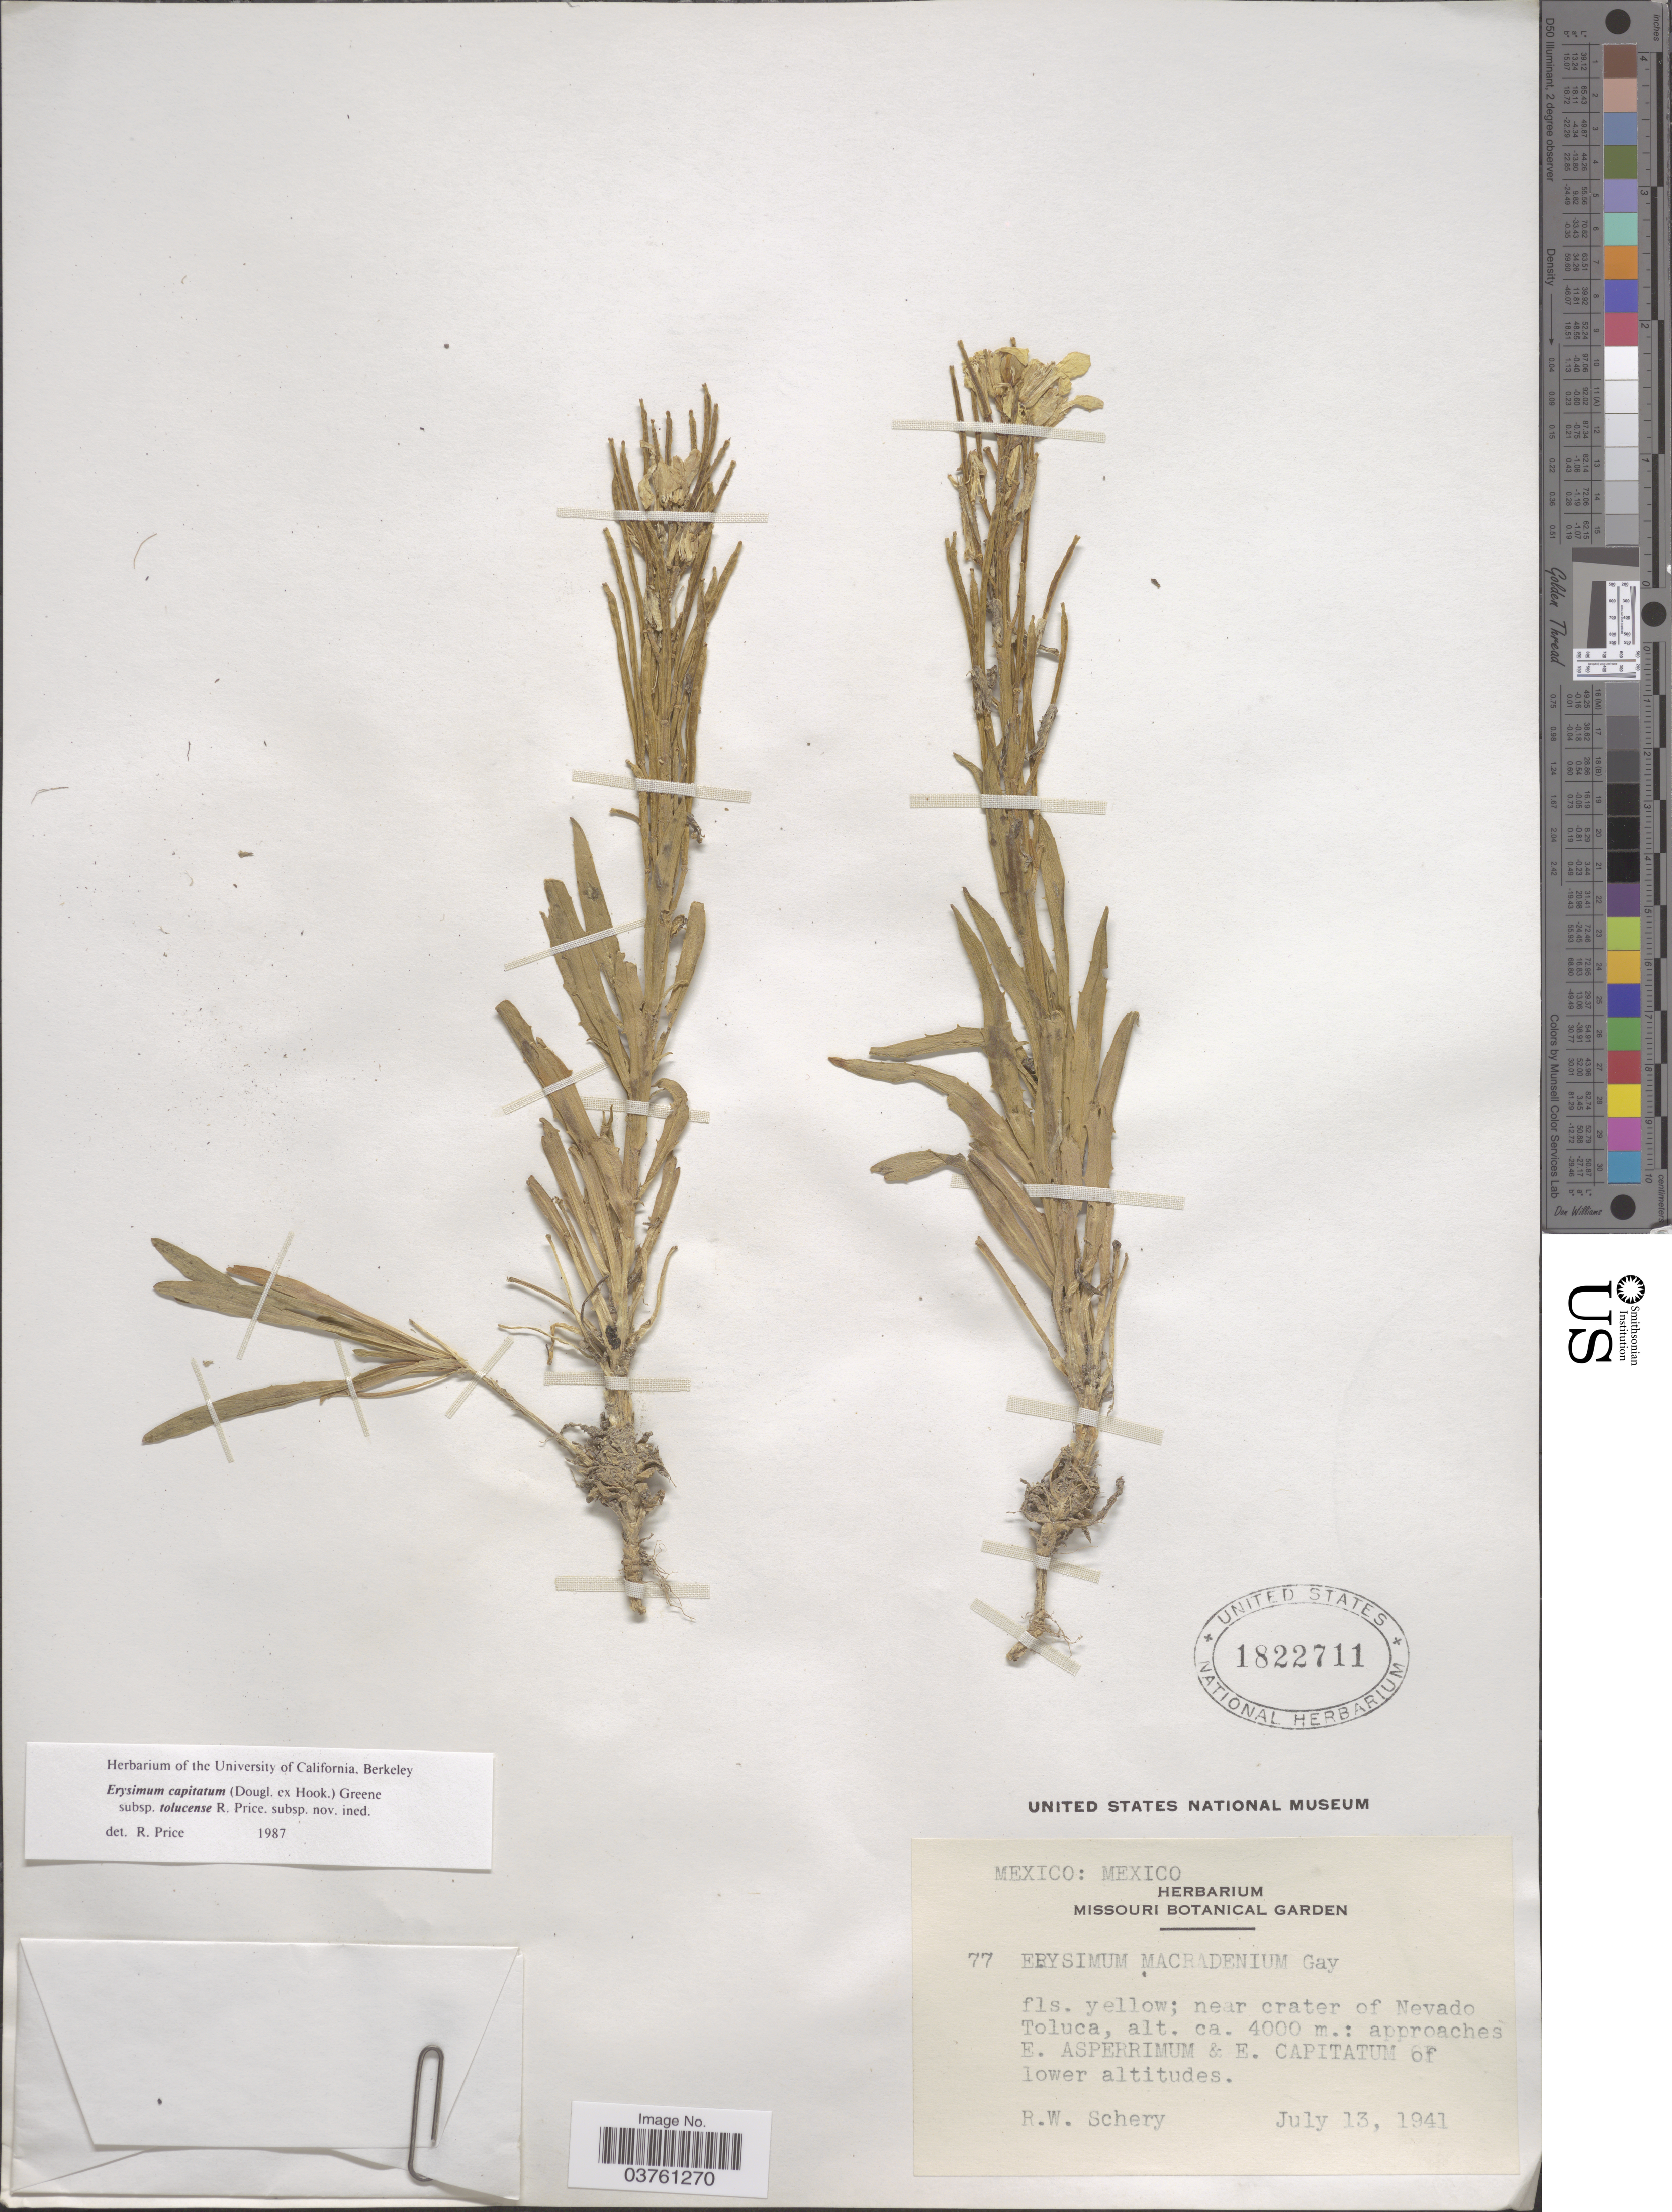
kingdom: Plantae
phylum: Tracheophyta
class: Magnoliopsida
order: Brassicales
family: Brassicaceae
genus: Erysimum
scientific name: Erysimum capitatum subsp. tolucense R.A. Price subsp. nov. ined.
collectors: R. W. Schery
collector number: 77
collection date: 1941-07-13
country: Mexico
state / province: México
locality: Near crater of Nevado Toluca.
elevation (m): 4000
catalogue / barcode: US 1822711